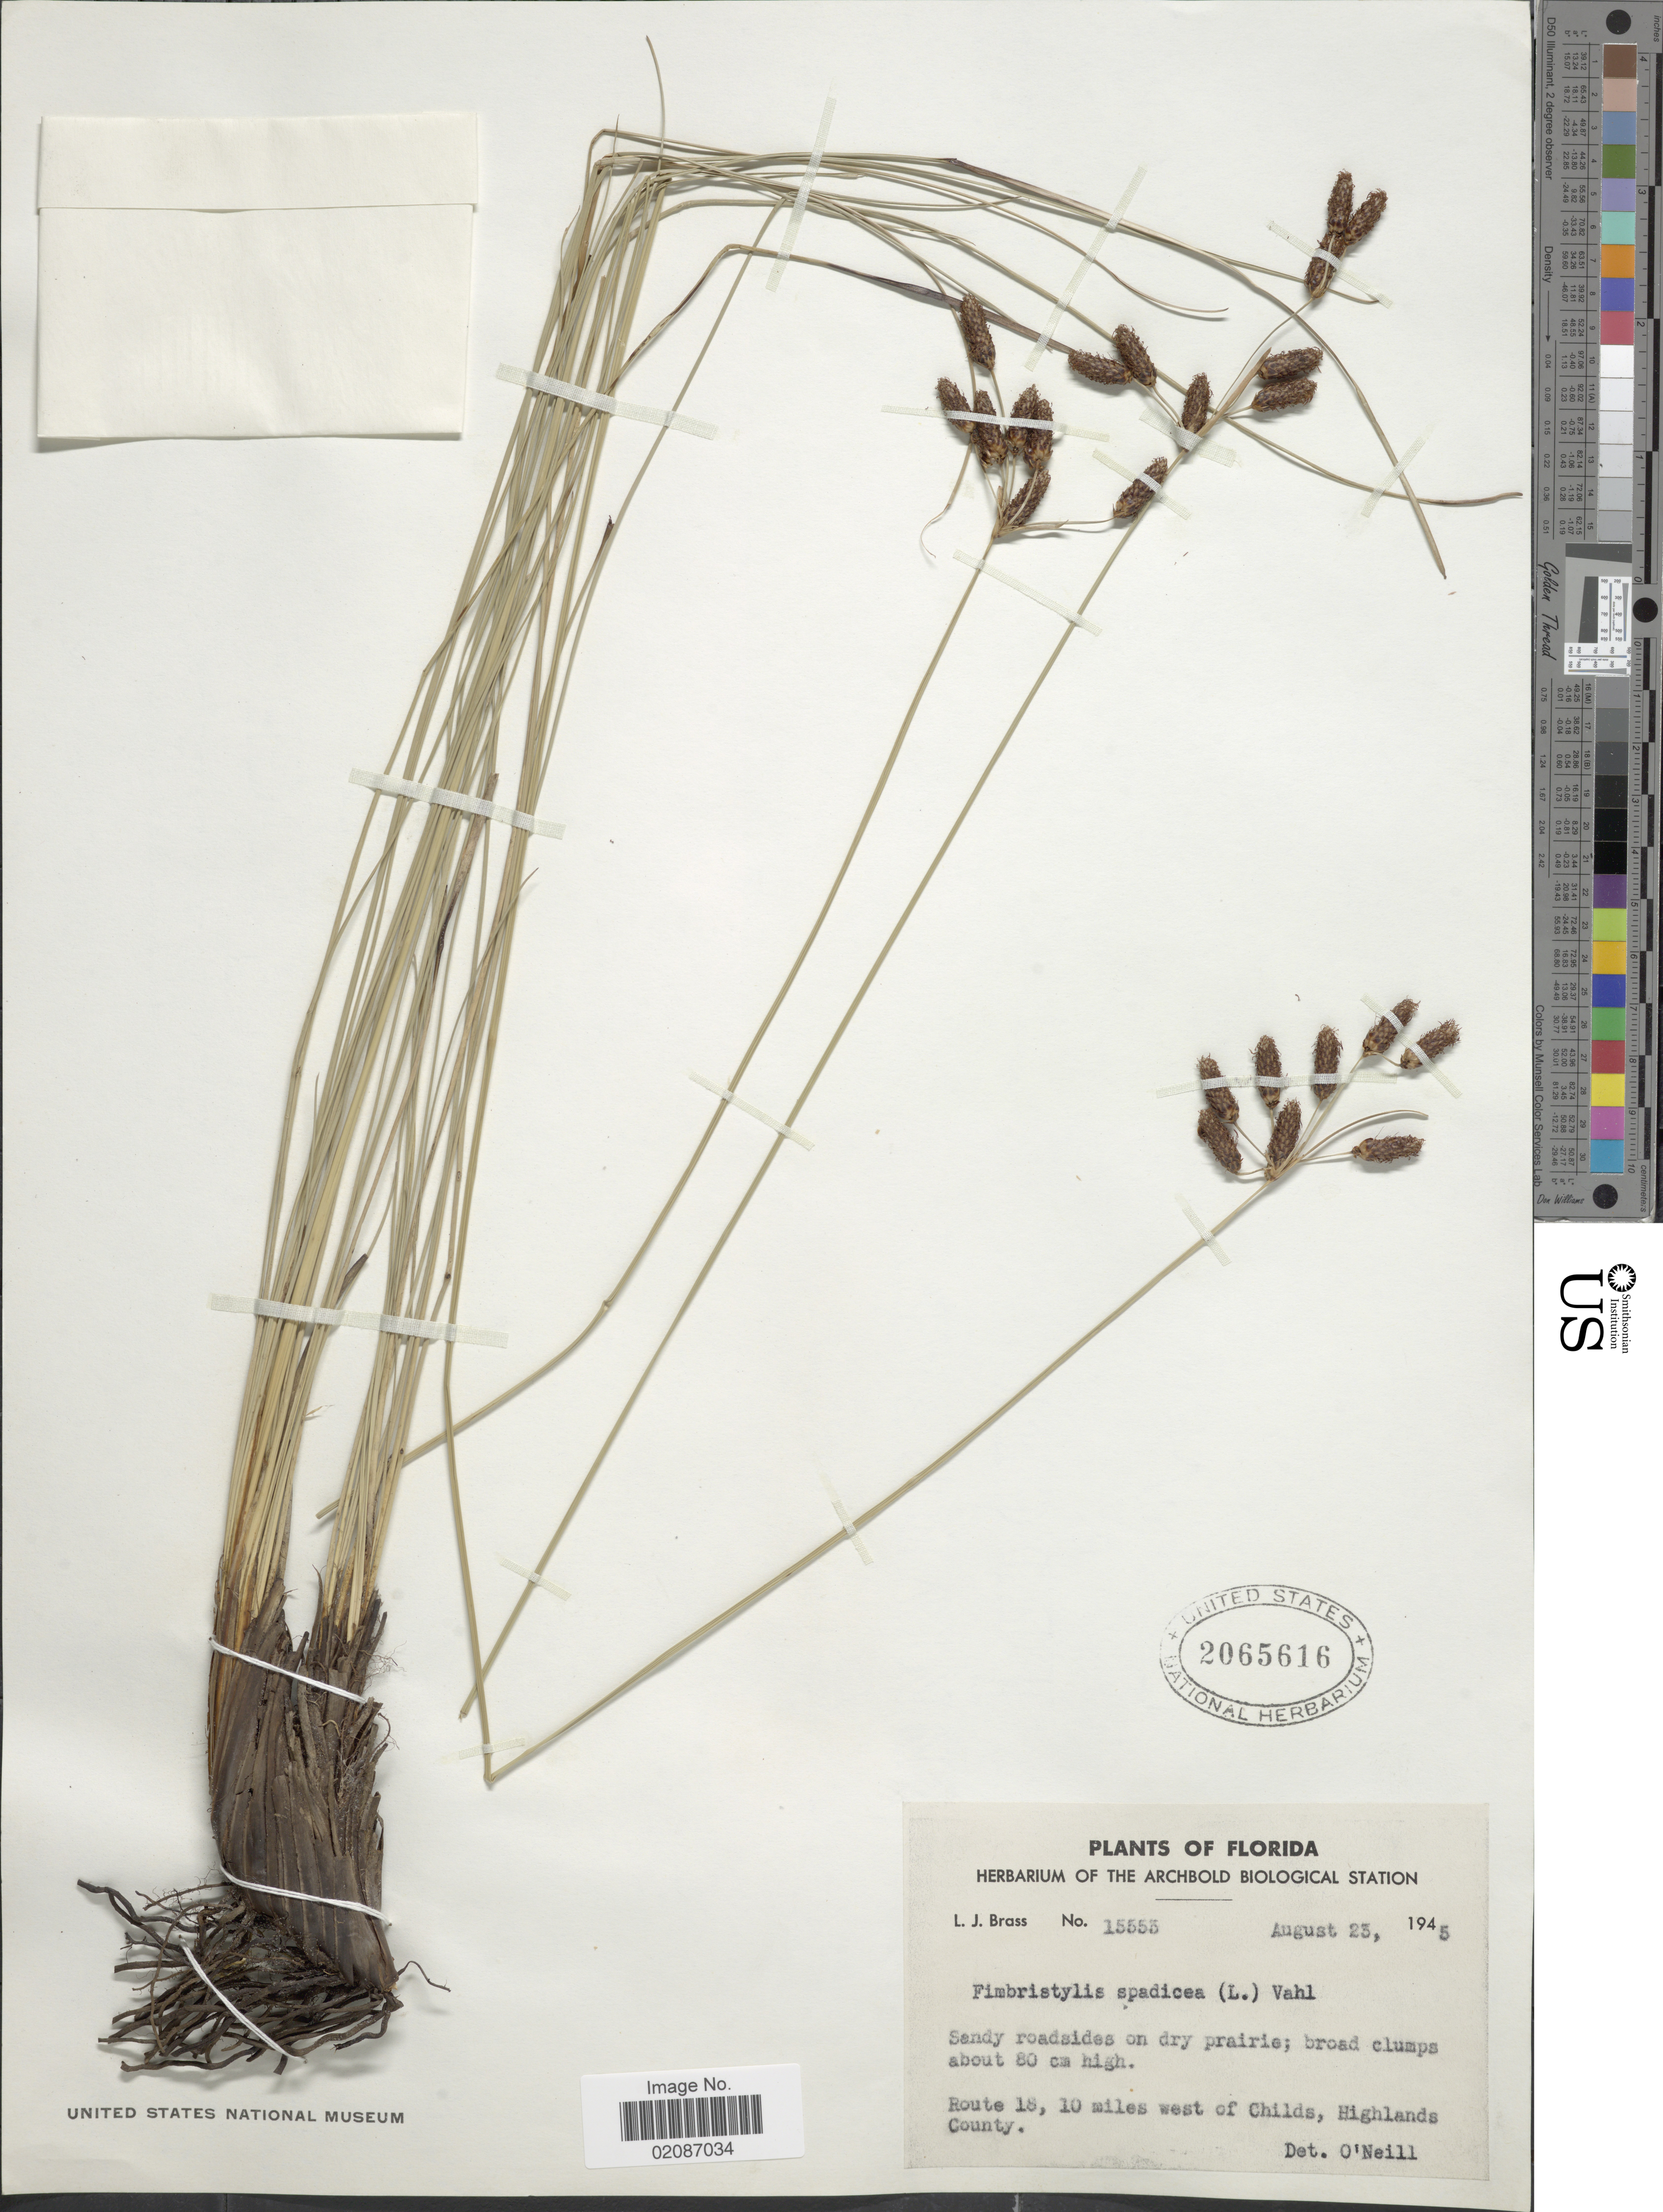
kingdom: Plantae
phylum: Tracheophyta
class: Liliopsida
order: Poales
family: Cyperaceae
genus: Fimbristylis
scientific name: Fimbristylis spadicea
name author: (L.) Vahl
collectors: L. J. Brass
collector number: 15553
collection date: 1945-08-23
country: United States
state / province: Florida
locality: Route 18, 10 miles west of Childs, Highlands County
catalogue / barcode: US 2065616